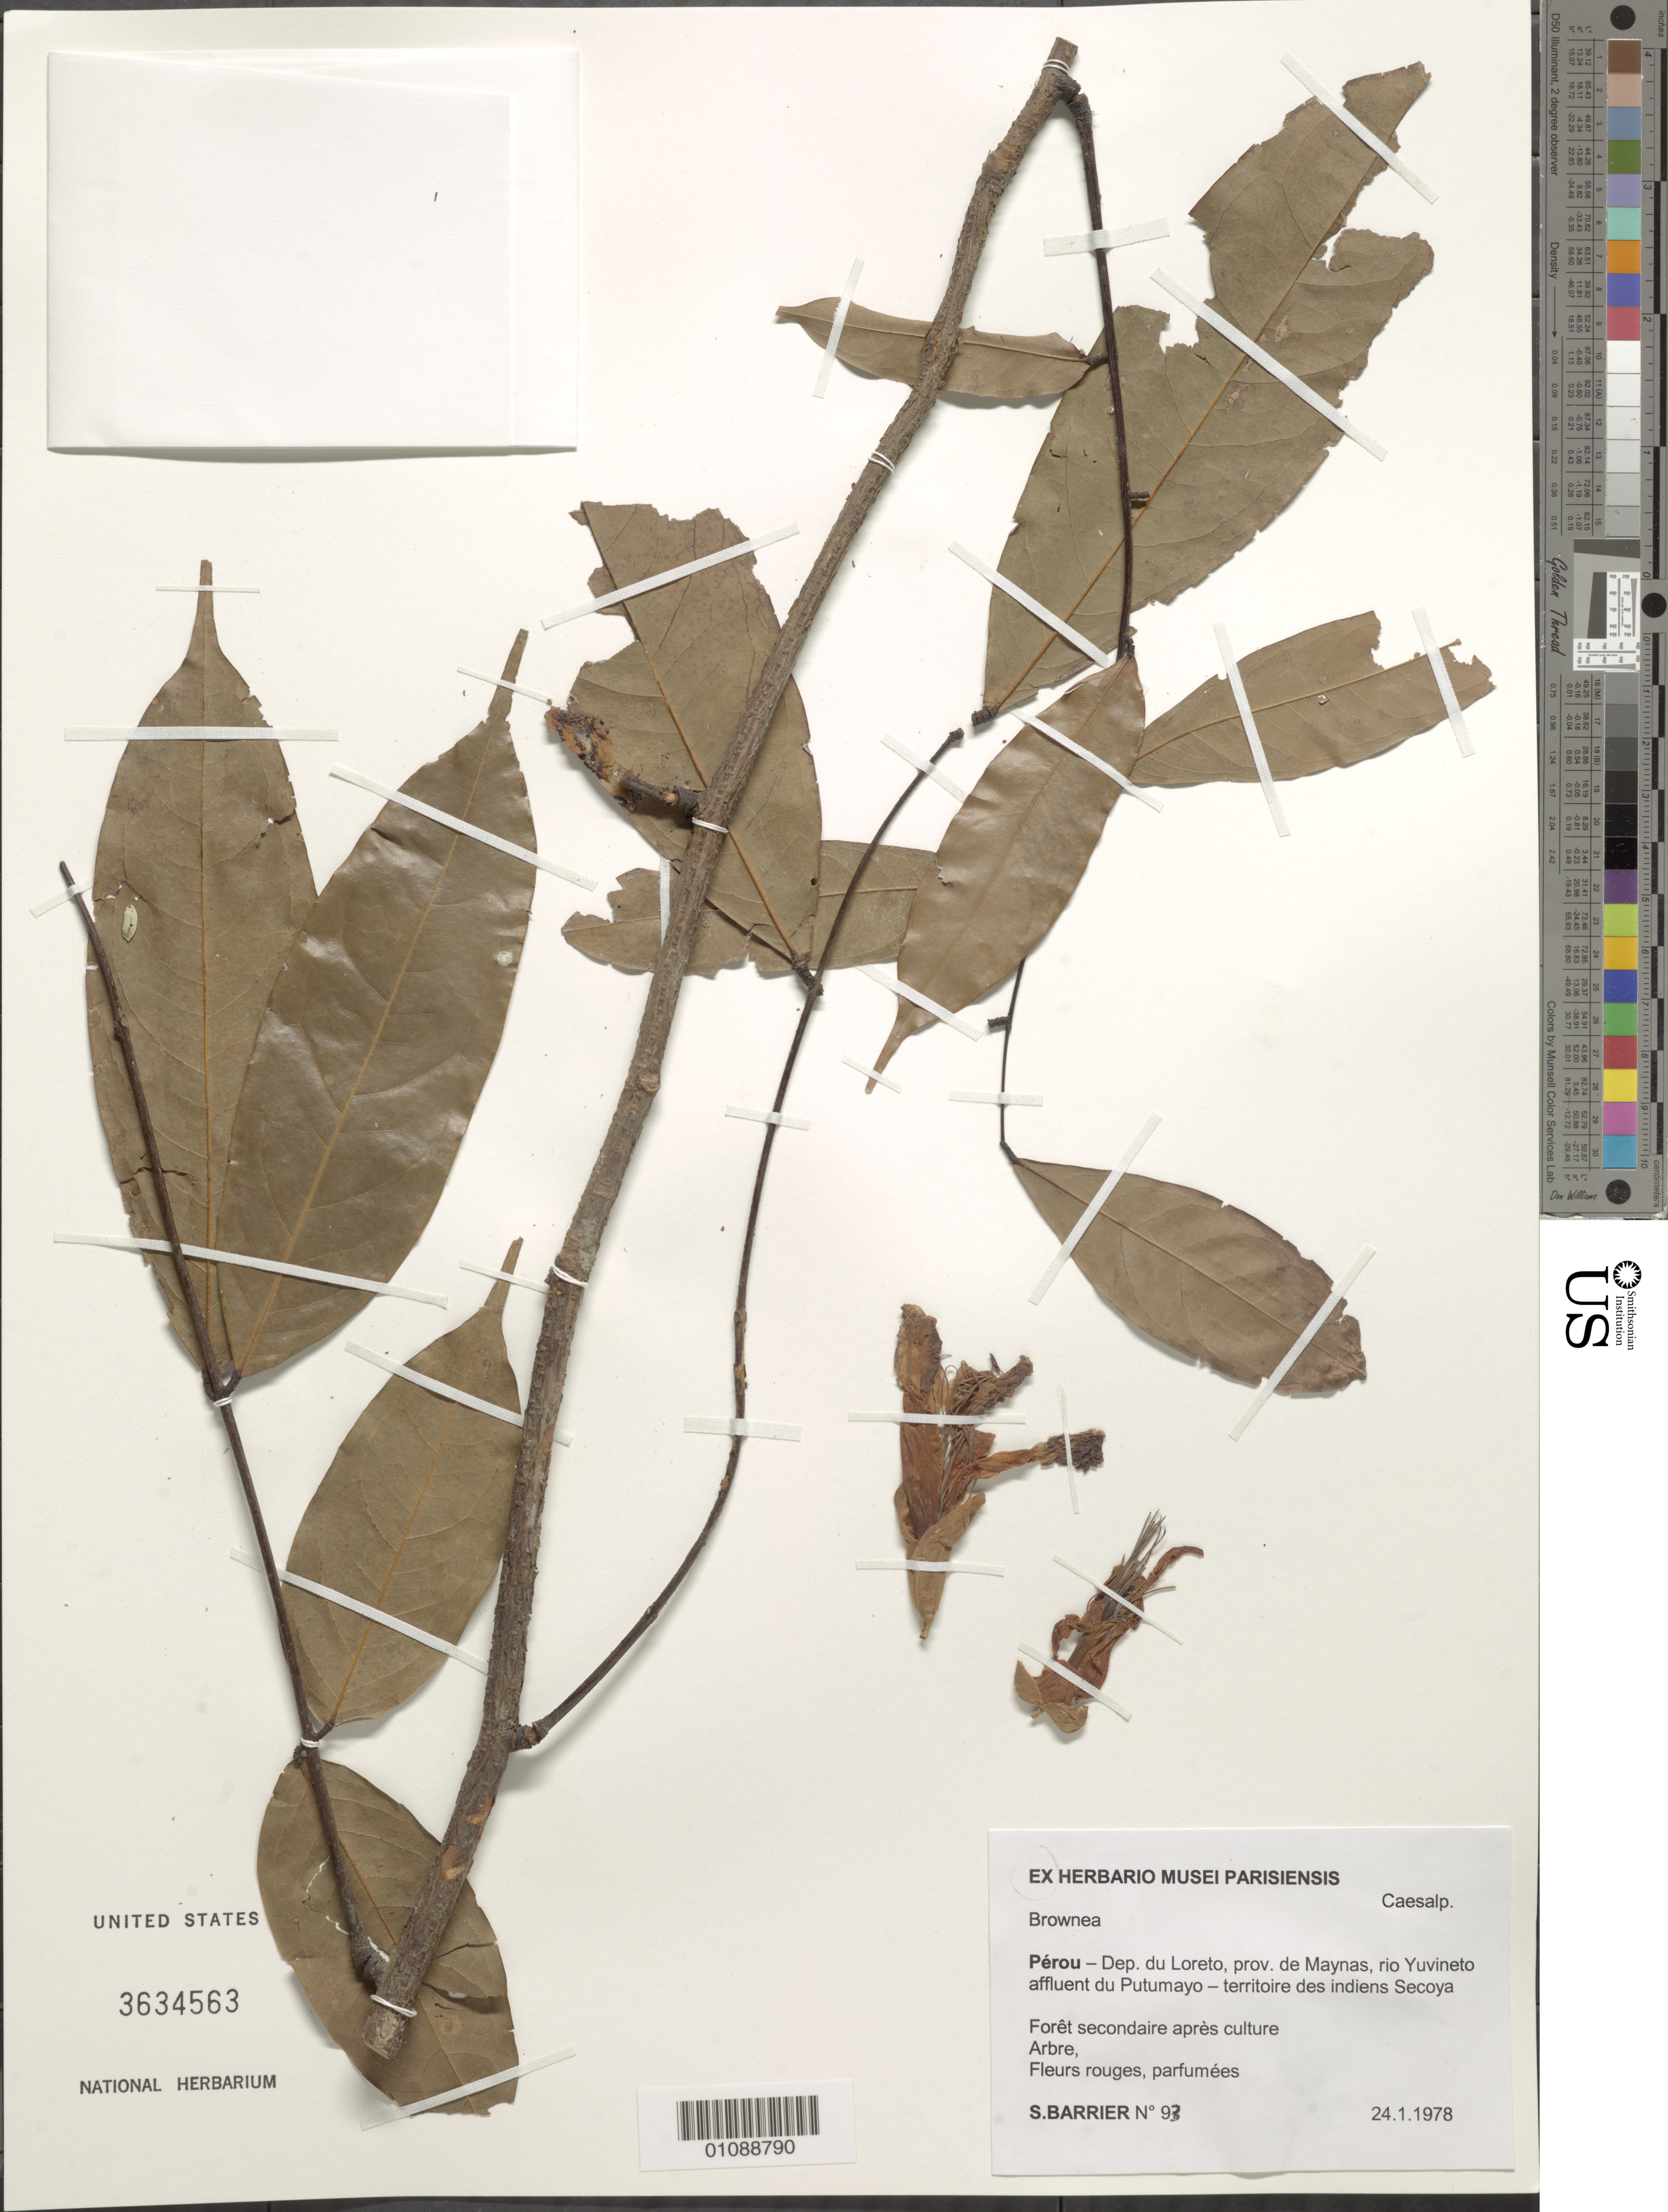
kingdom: Plantae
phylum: Tracheophyta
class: Magnoliopsida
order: Fabales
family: Fabaceae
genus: Brownea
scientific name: Brownea sp.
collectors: S. Barrier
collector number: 93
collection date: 1978-01-24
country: Peru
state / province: Loreto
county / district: Maynas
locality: Rio Yuvineto affluent du Putumayo - territoire des Indiens Secoya.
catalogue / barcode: US 3634563